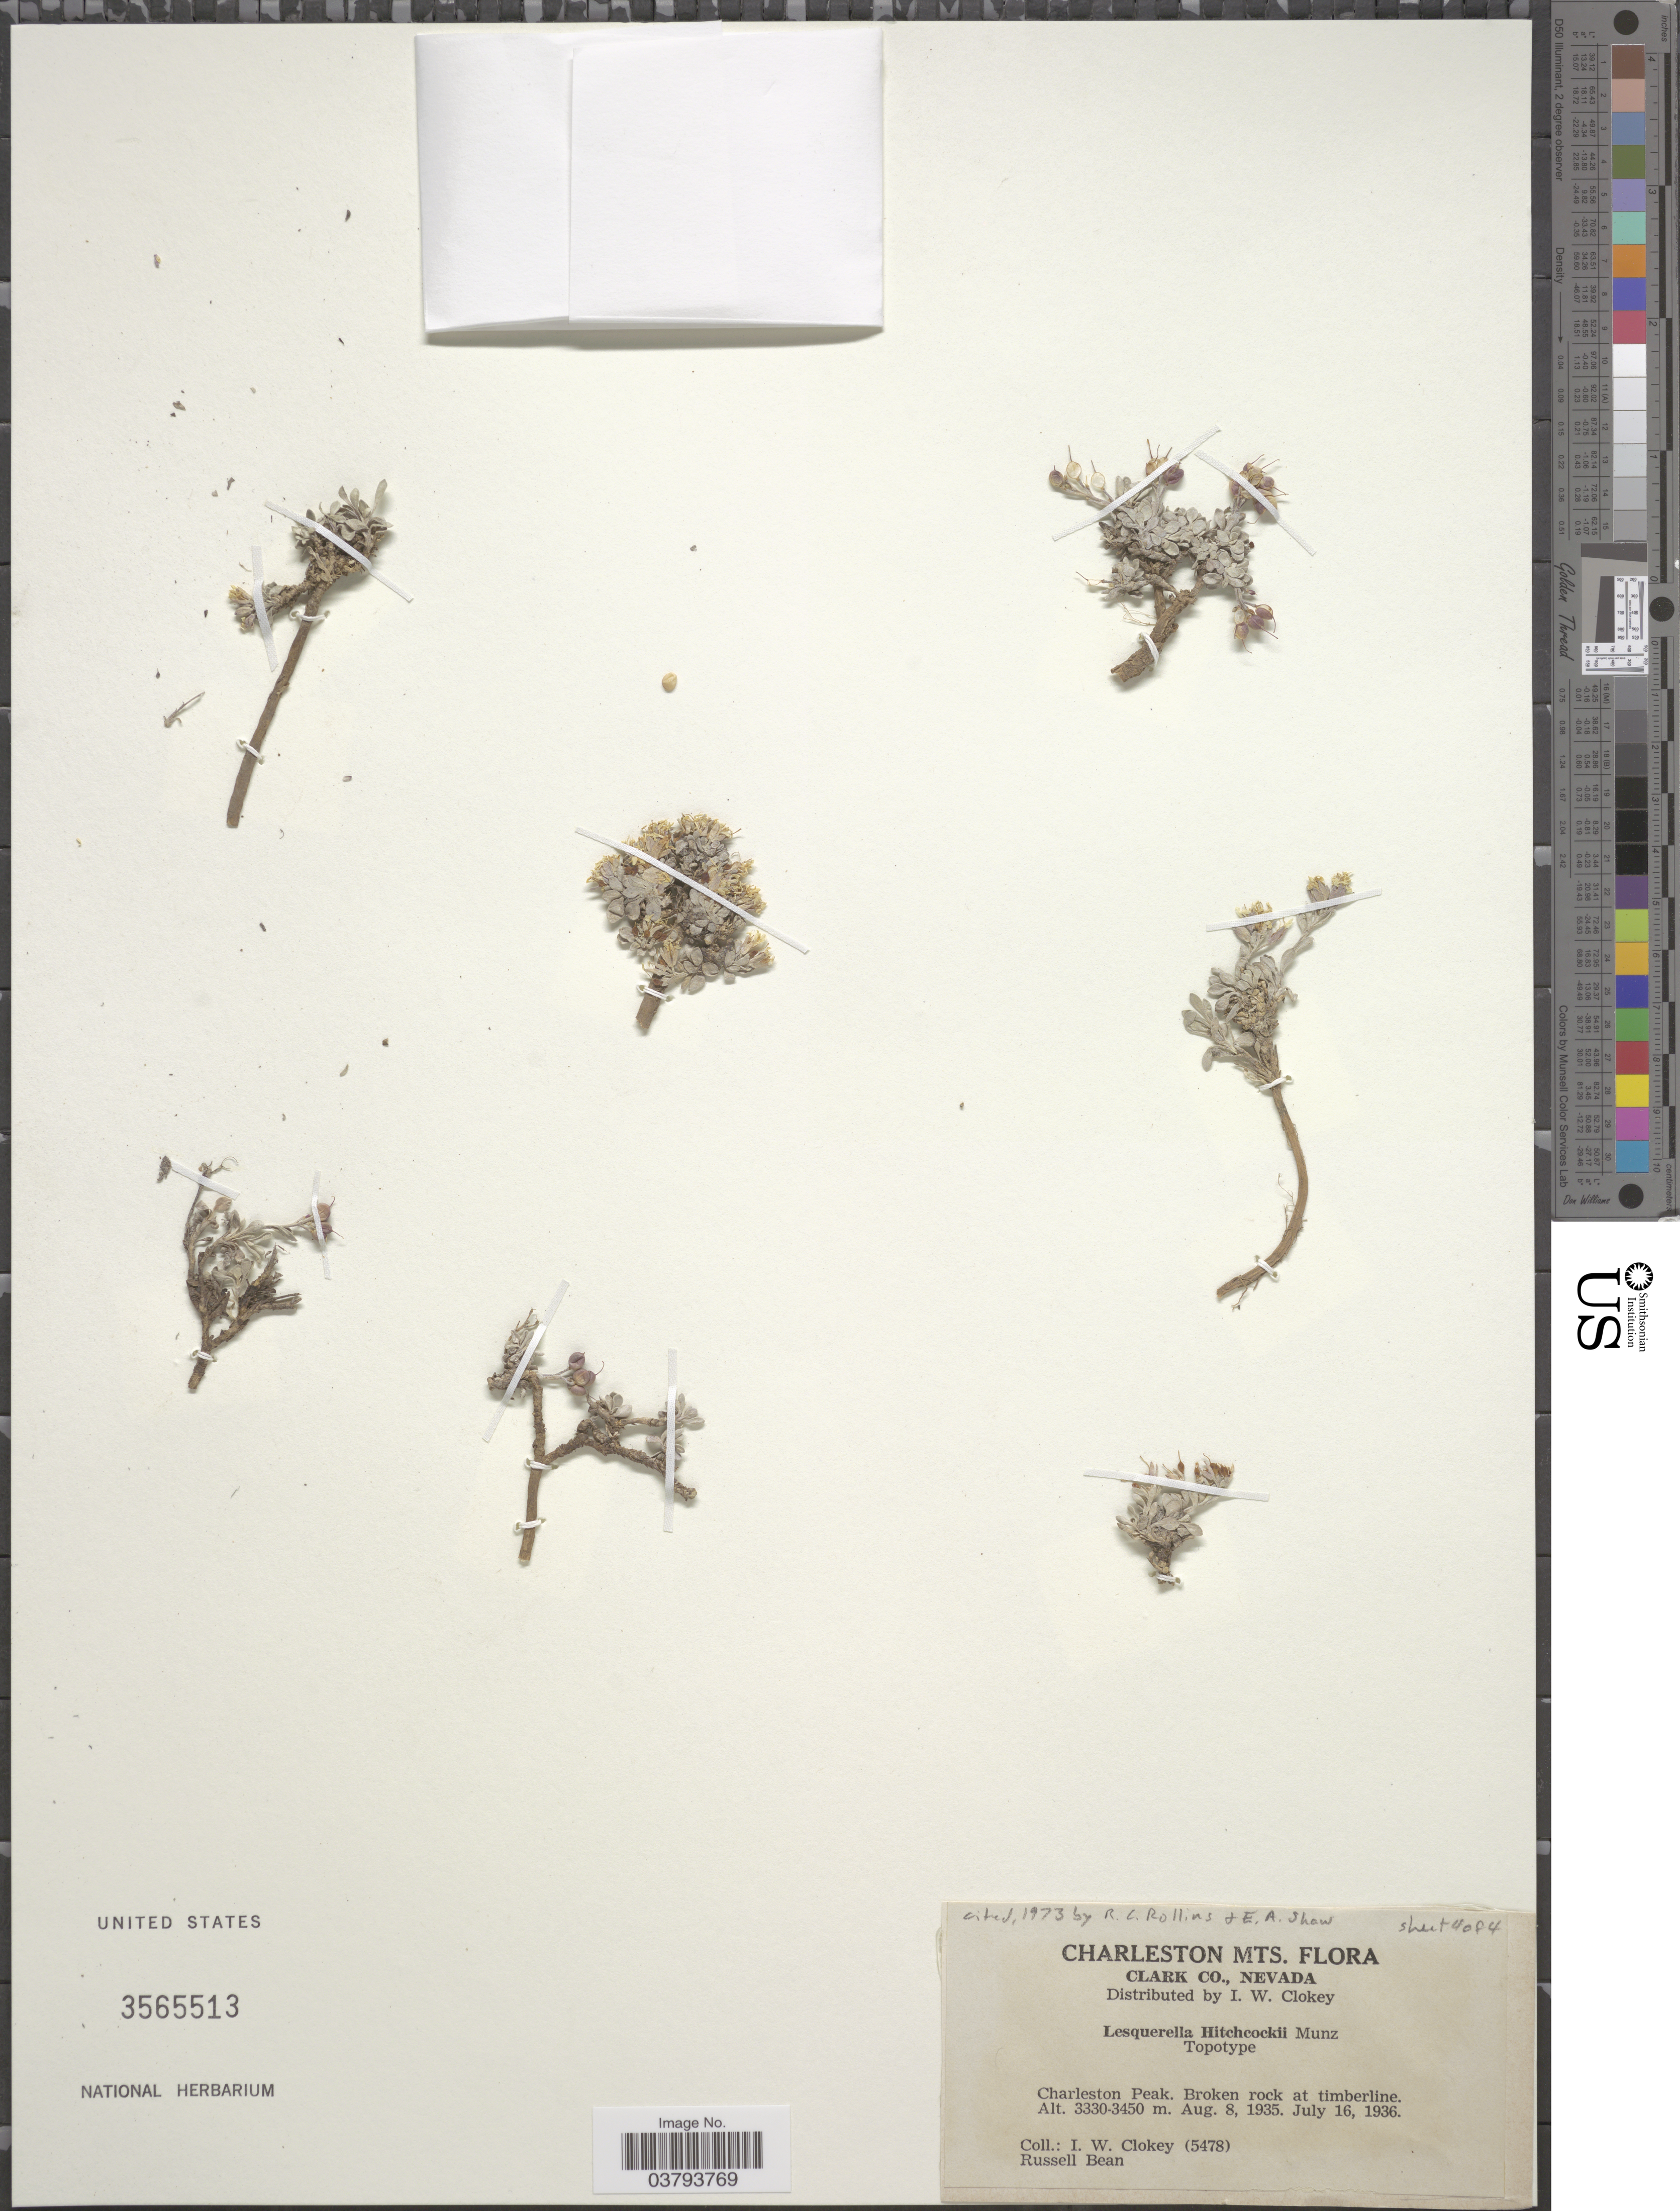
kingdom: Plantae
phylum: Tracheophyta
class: Magnoliopsida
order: Brassicales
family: Brassicaceae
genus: Lesquerella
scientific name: Lesquerella hitchcockii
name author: Munz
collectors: I. W. Clokey & R. Bean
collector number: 5478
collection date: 1935-08-08/1936-07-16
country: United States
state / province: Nevada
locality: Charleston Mts; Clark Co. Charleston Peak.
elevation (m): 3330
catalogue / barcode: US 3565513